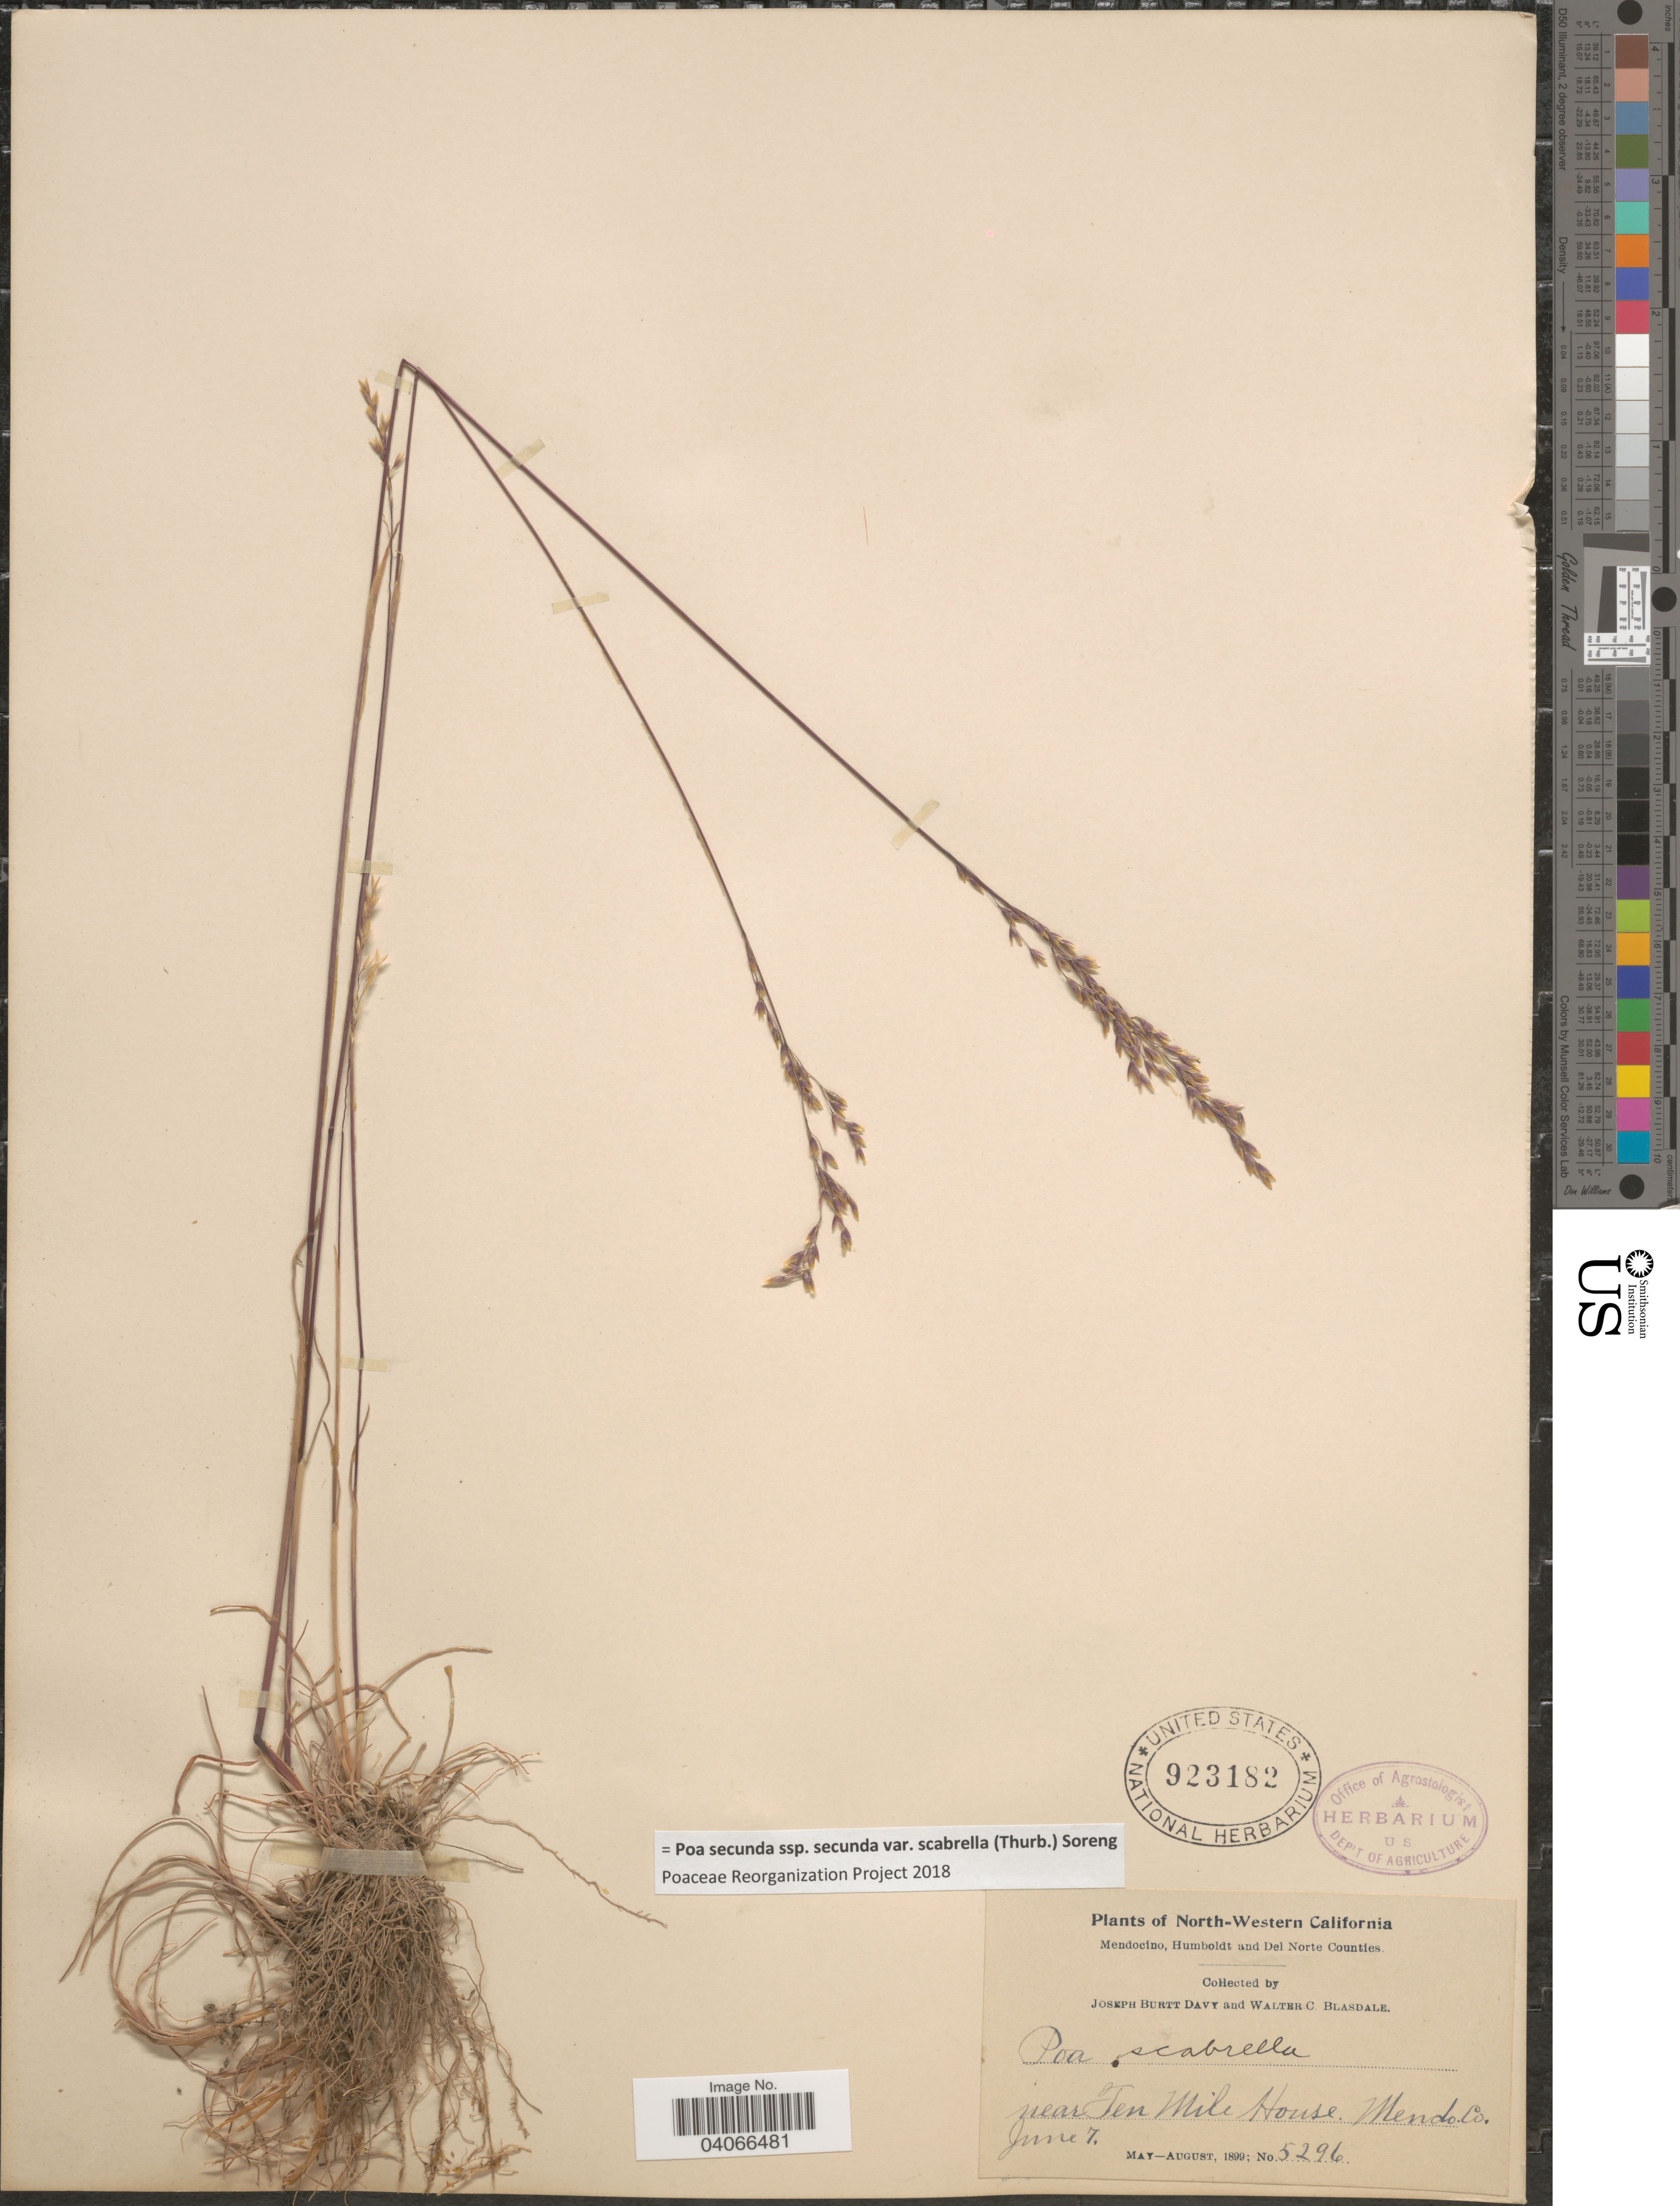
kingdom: Plantae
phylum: Tracheophyta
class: Liliopsida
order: Poales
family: Poaceae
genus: Poa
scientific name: Poa secunda subsp. secunda var. scabrella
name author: (Thurb.) Soreng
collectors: J. Burtt Davy & W. Blasdale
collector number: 5296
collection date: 1899-06-07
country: United States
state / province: California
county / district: Mendocino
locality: North-Western California. Near Ten Mile House. Mendo. Co.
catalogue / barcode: US 923182